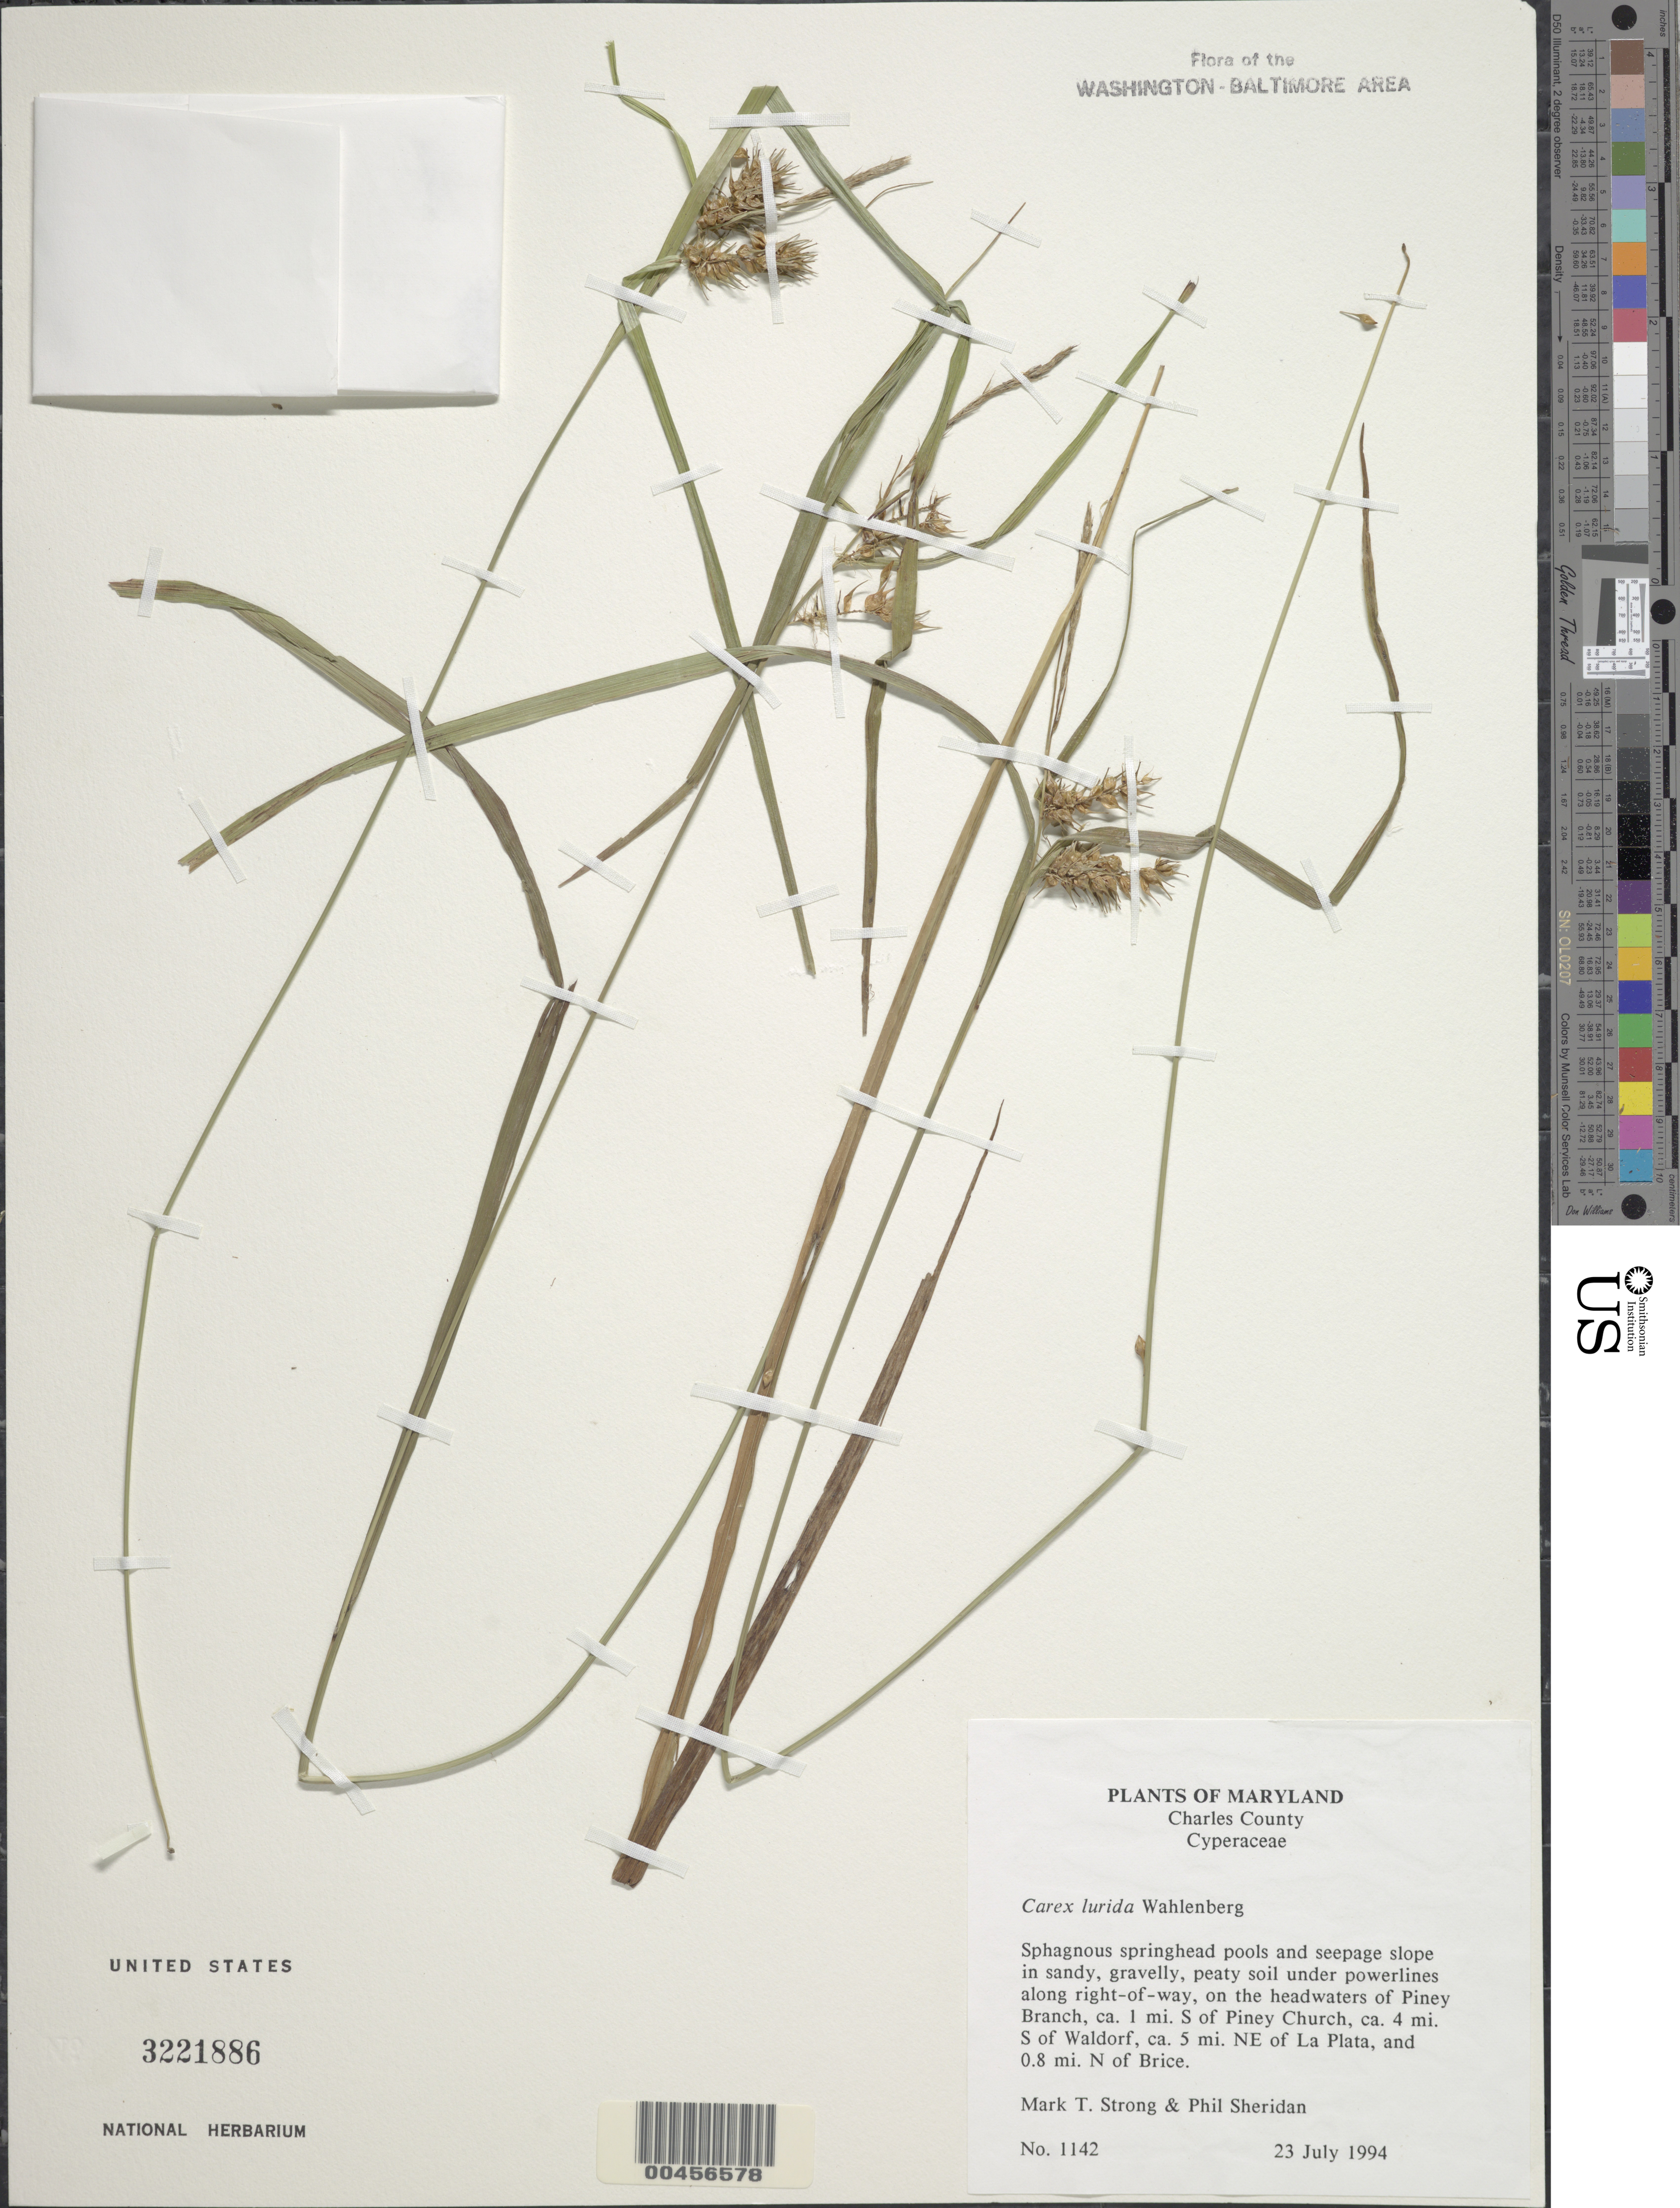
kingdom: Plantae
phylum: Tracheophyta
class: Liliopsida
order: Poales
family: Cyperaceae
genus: Carex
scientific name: Carex lurida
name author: Wahlenb.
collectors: M. T. Strong & P. Sheridan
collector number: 1142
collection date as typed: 23 Jul 1994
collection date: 1994-07-23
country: United States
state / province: Maryland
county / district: Charles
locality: Piney Branch, S of Piney Church, S of Waldorf, NE of La Plata, N of Brice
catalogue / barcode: US 3221886